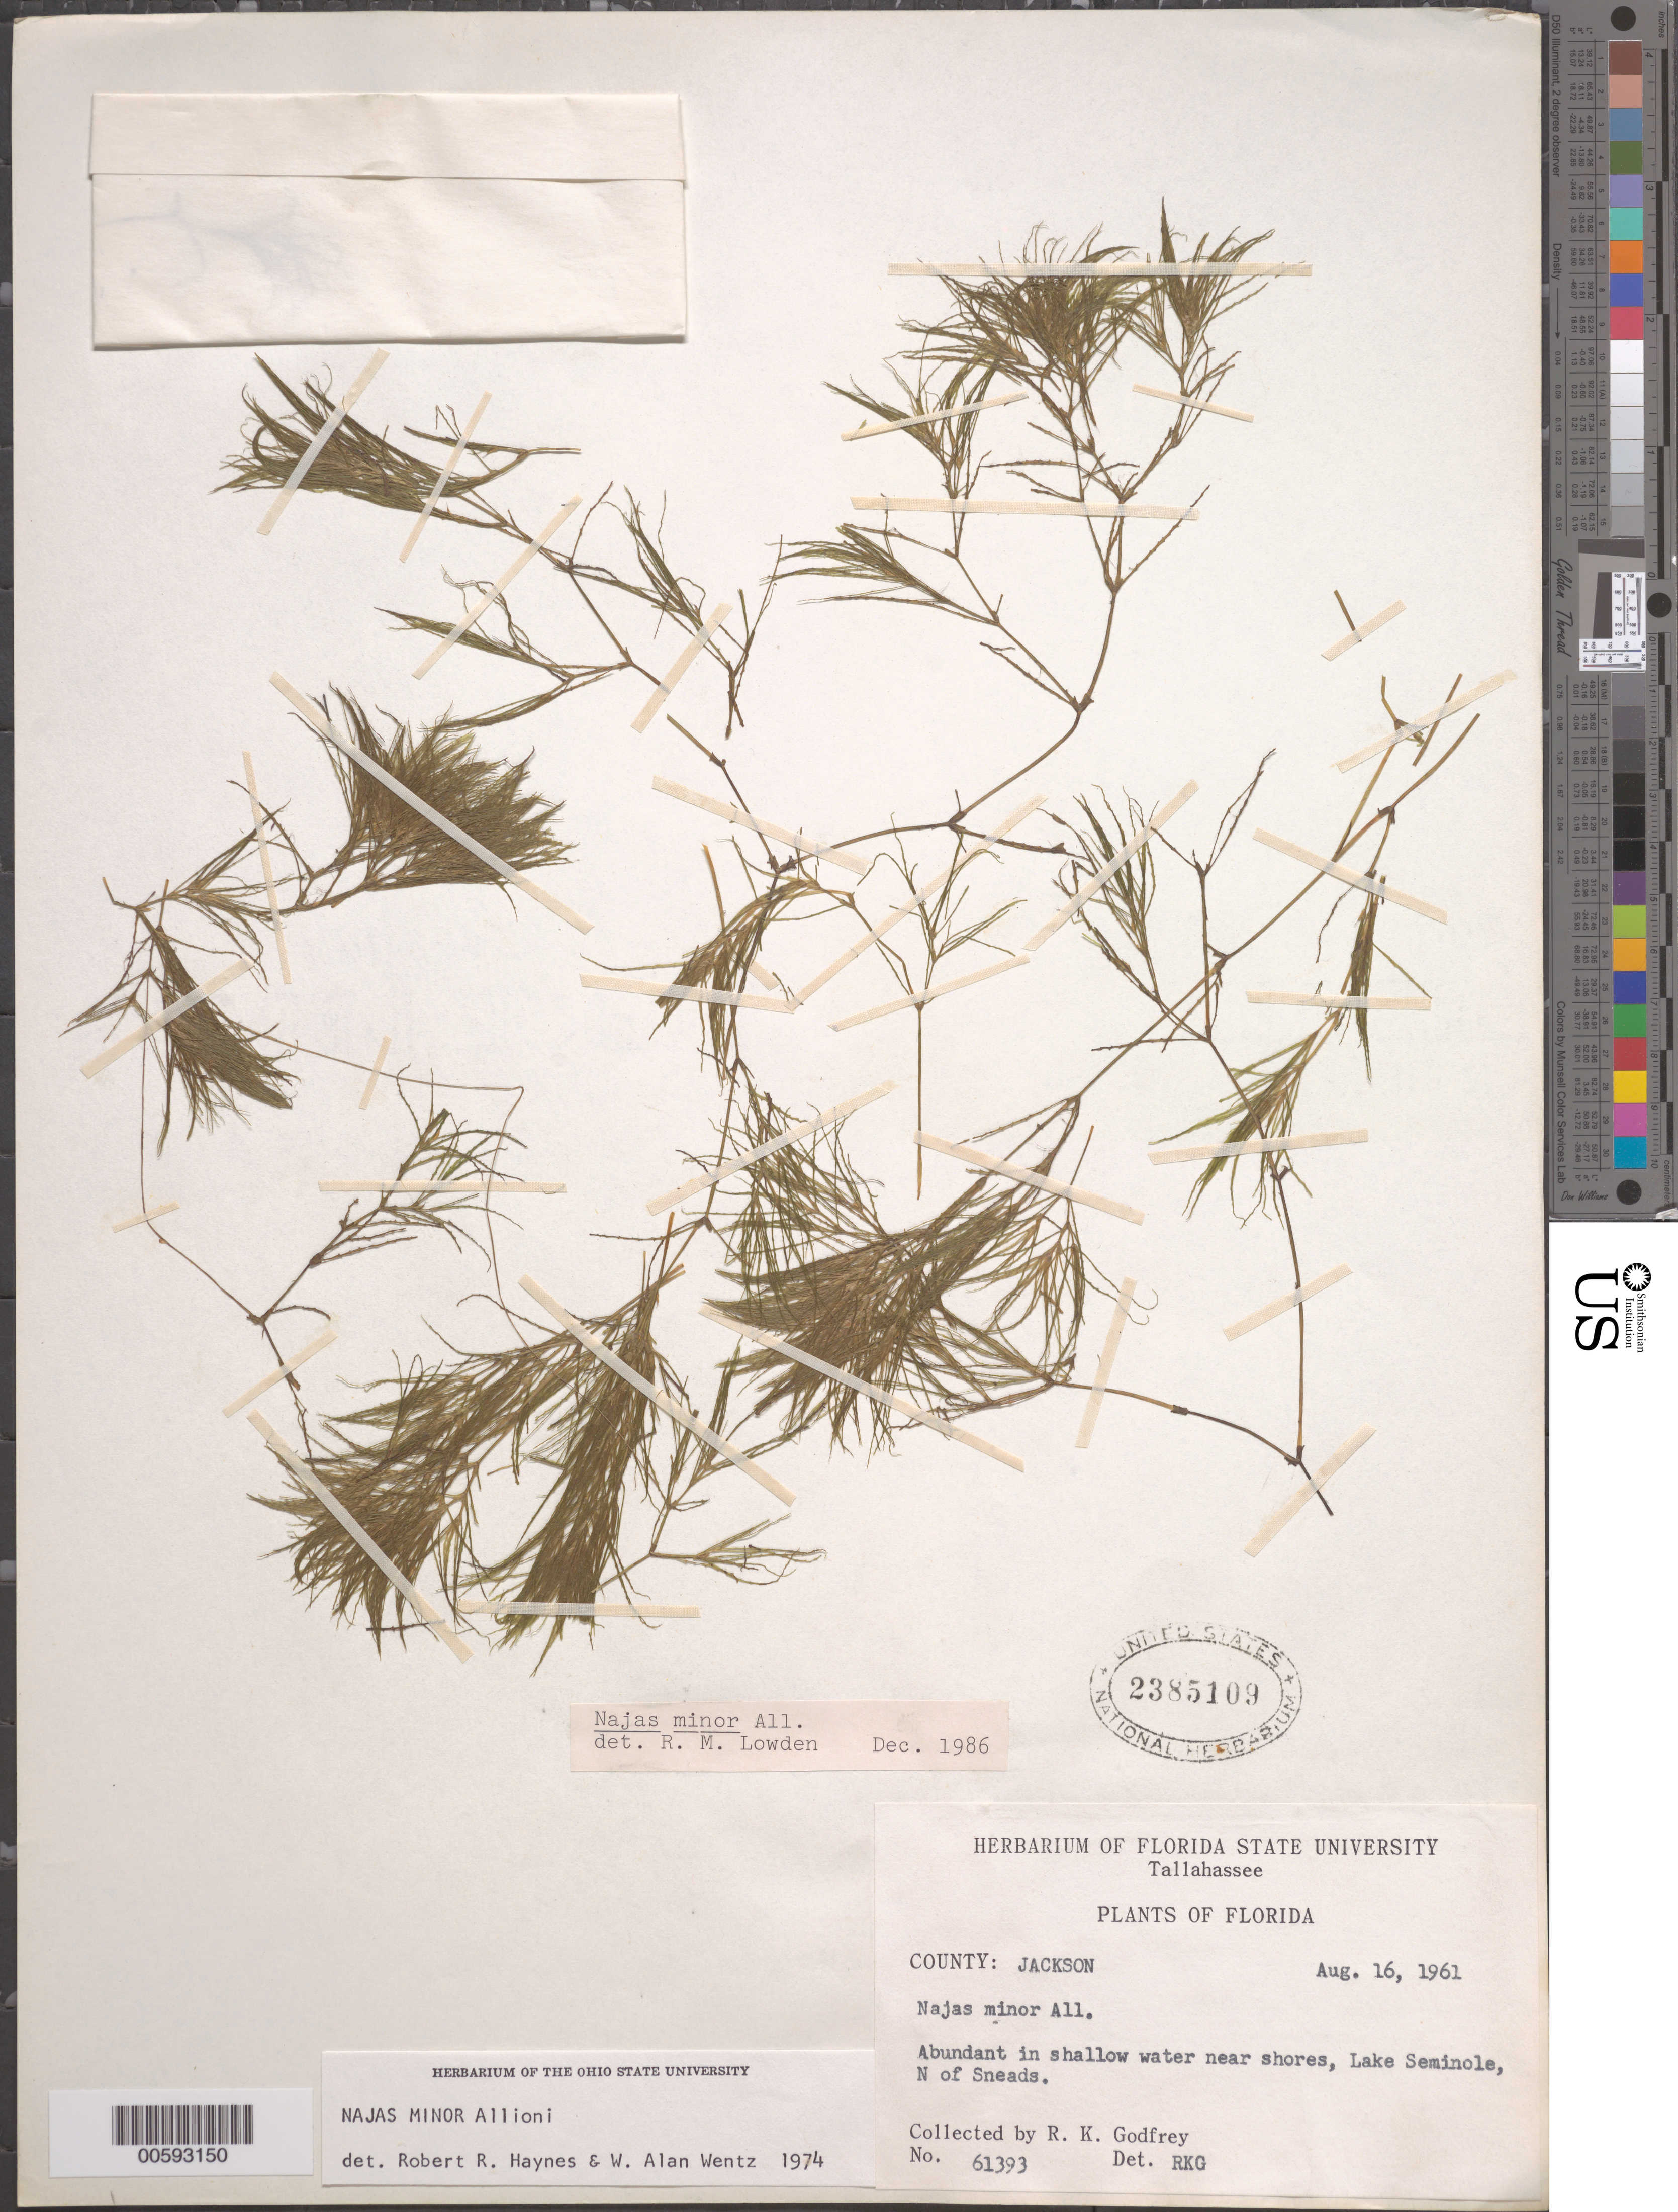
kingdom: Plantae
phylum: Tracheophyta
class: Liliopsida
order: Alismatales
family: Hydrocharitaceae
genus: Najas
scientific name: Najas minor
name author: All.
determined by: Haynes, R. R.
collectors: R. K. Godfrey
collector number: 61393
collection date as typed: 16 Aug 1961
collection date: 1961-08-16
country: United States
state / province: Florida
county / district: Jackson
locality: Tallahassee, Lake Seminole, N of Sneads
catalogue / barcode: US 2385109